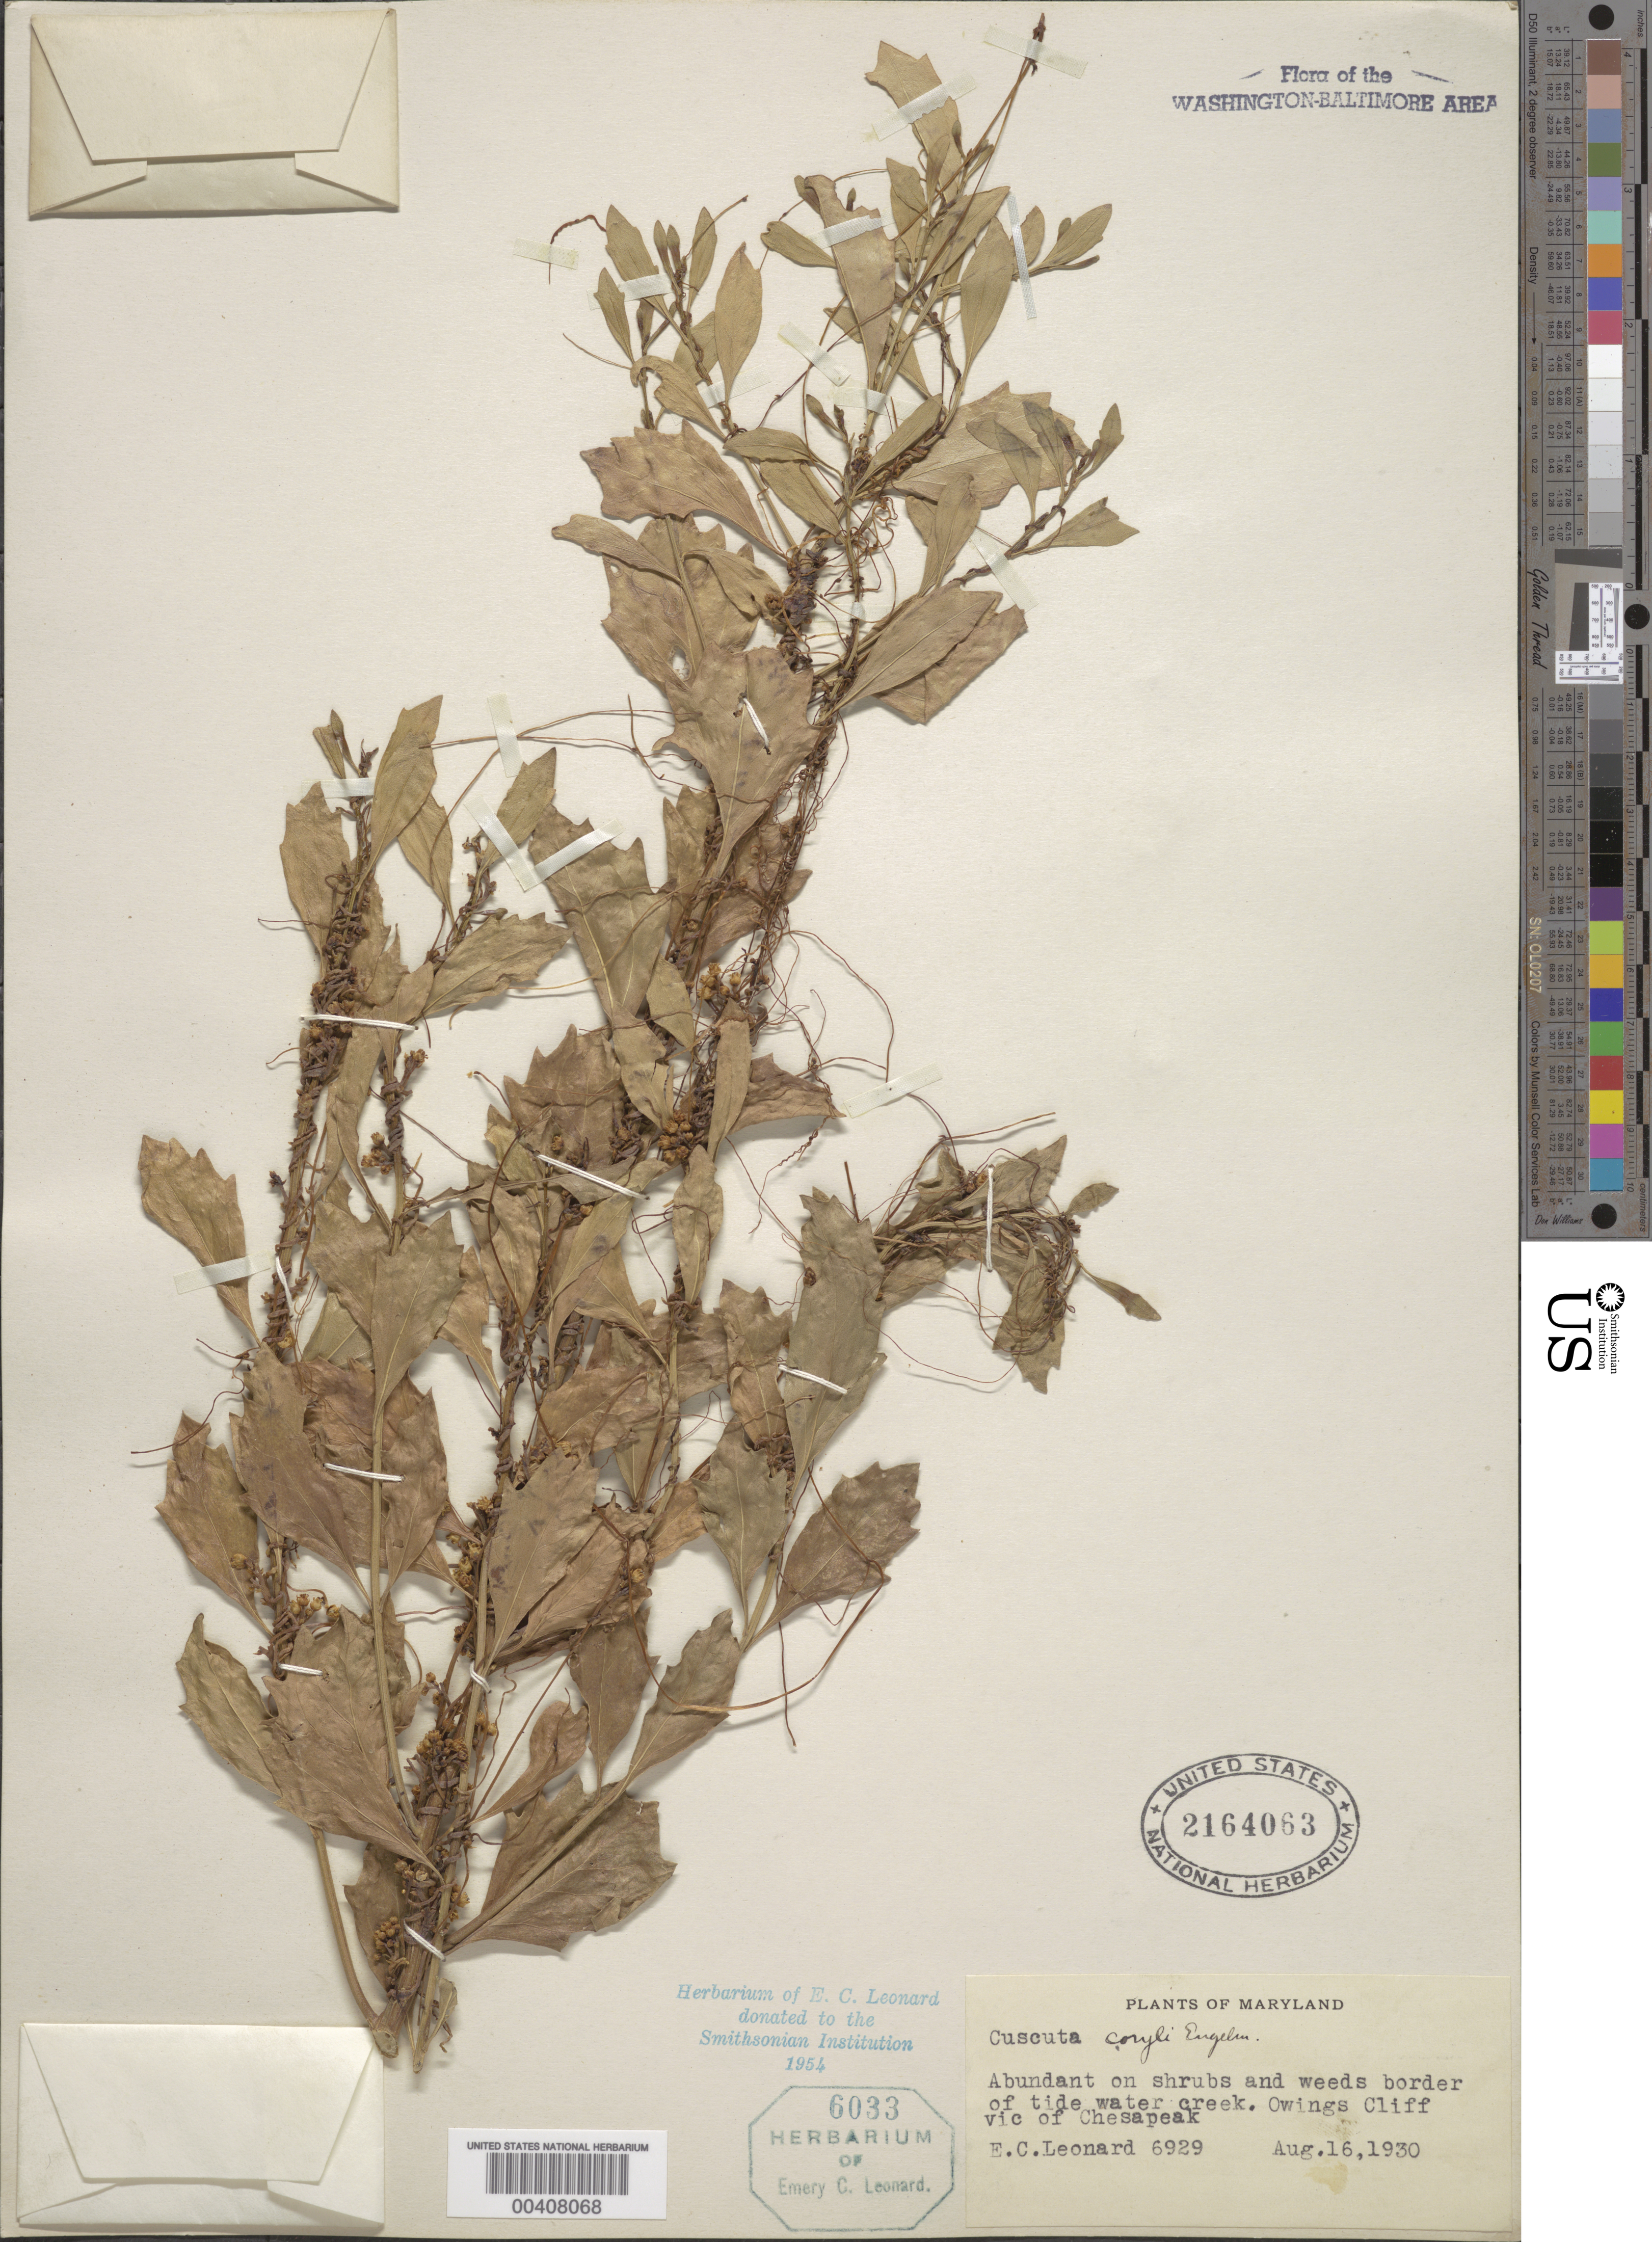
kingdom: Plantae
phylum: Tracheophyta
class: Magnoliopsida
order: Solanales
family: Convolvulaceae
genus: Cuscuta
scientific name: Cuscuta coryli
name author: Engelm.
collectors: E. C. Leonard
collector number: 6929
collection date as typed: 16 Aug 1930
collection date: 1930-08-16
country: United States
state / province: Maryland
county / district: Anne Arundel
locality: Owings Cliff, vicinity of Chesapeake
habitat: On shrubs and weeds border of tide water creek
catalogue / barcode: US 2164063